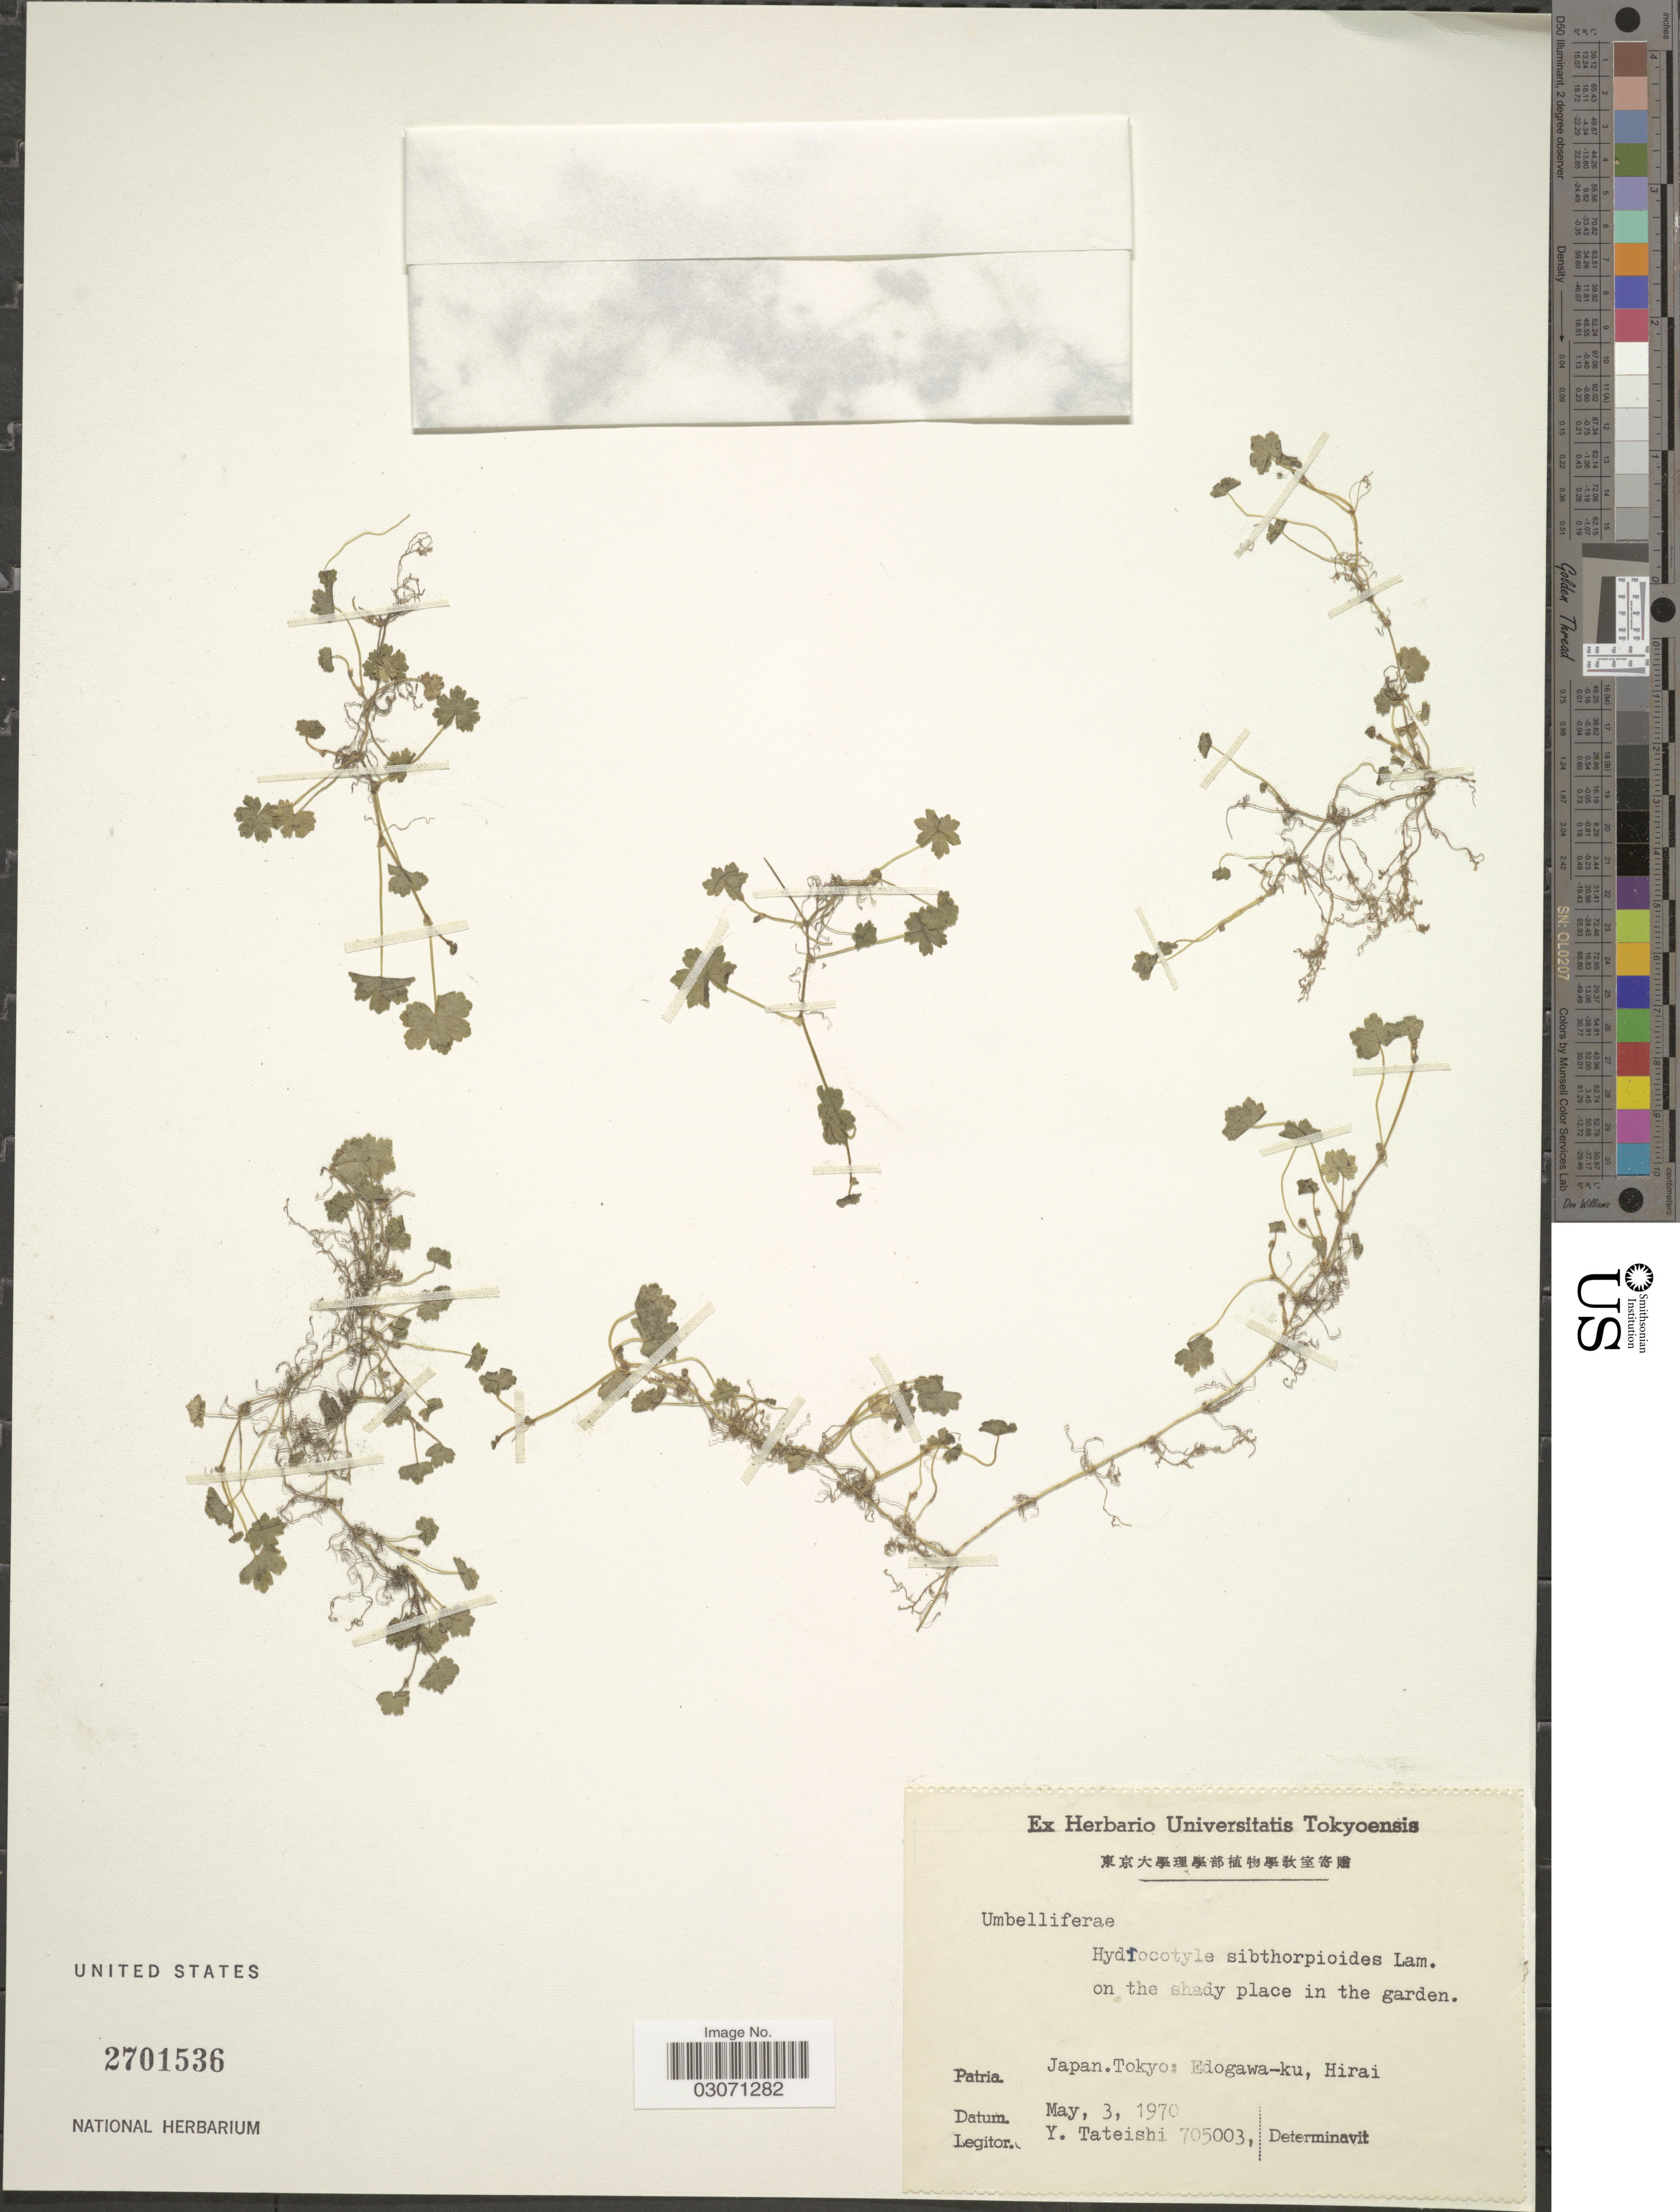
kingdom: Plantae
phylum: Tracheophyta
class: Magnoliopsida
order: Apiales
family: Araliaceae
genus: Hydrocotyle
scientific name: Hydrocotyle sibthorpioides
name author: Lam.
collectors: Y. Tateishi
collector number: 705003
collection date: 1970-05-03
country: Japan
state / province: Tokyo, Federal City of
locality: Edogawa-ku, Hirai.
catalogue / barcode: US 2701536